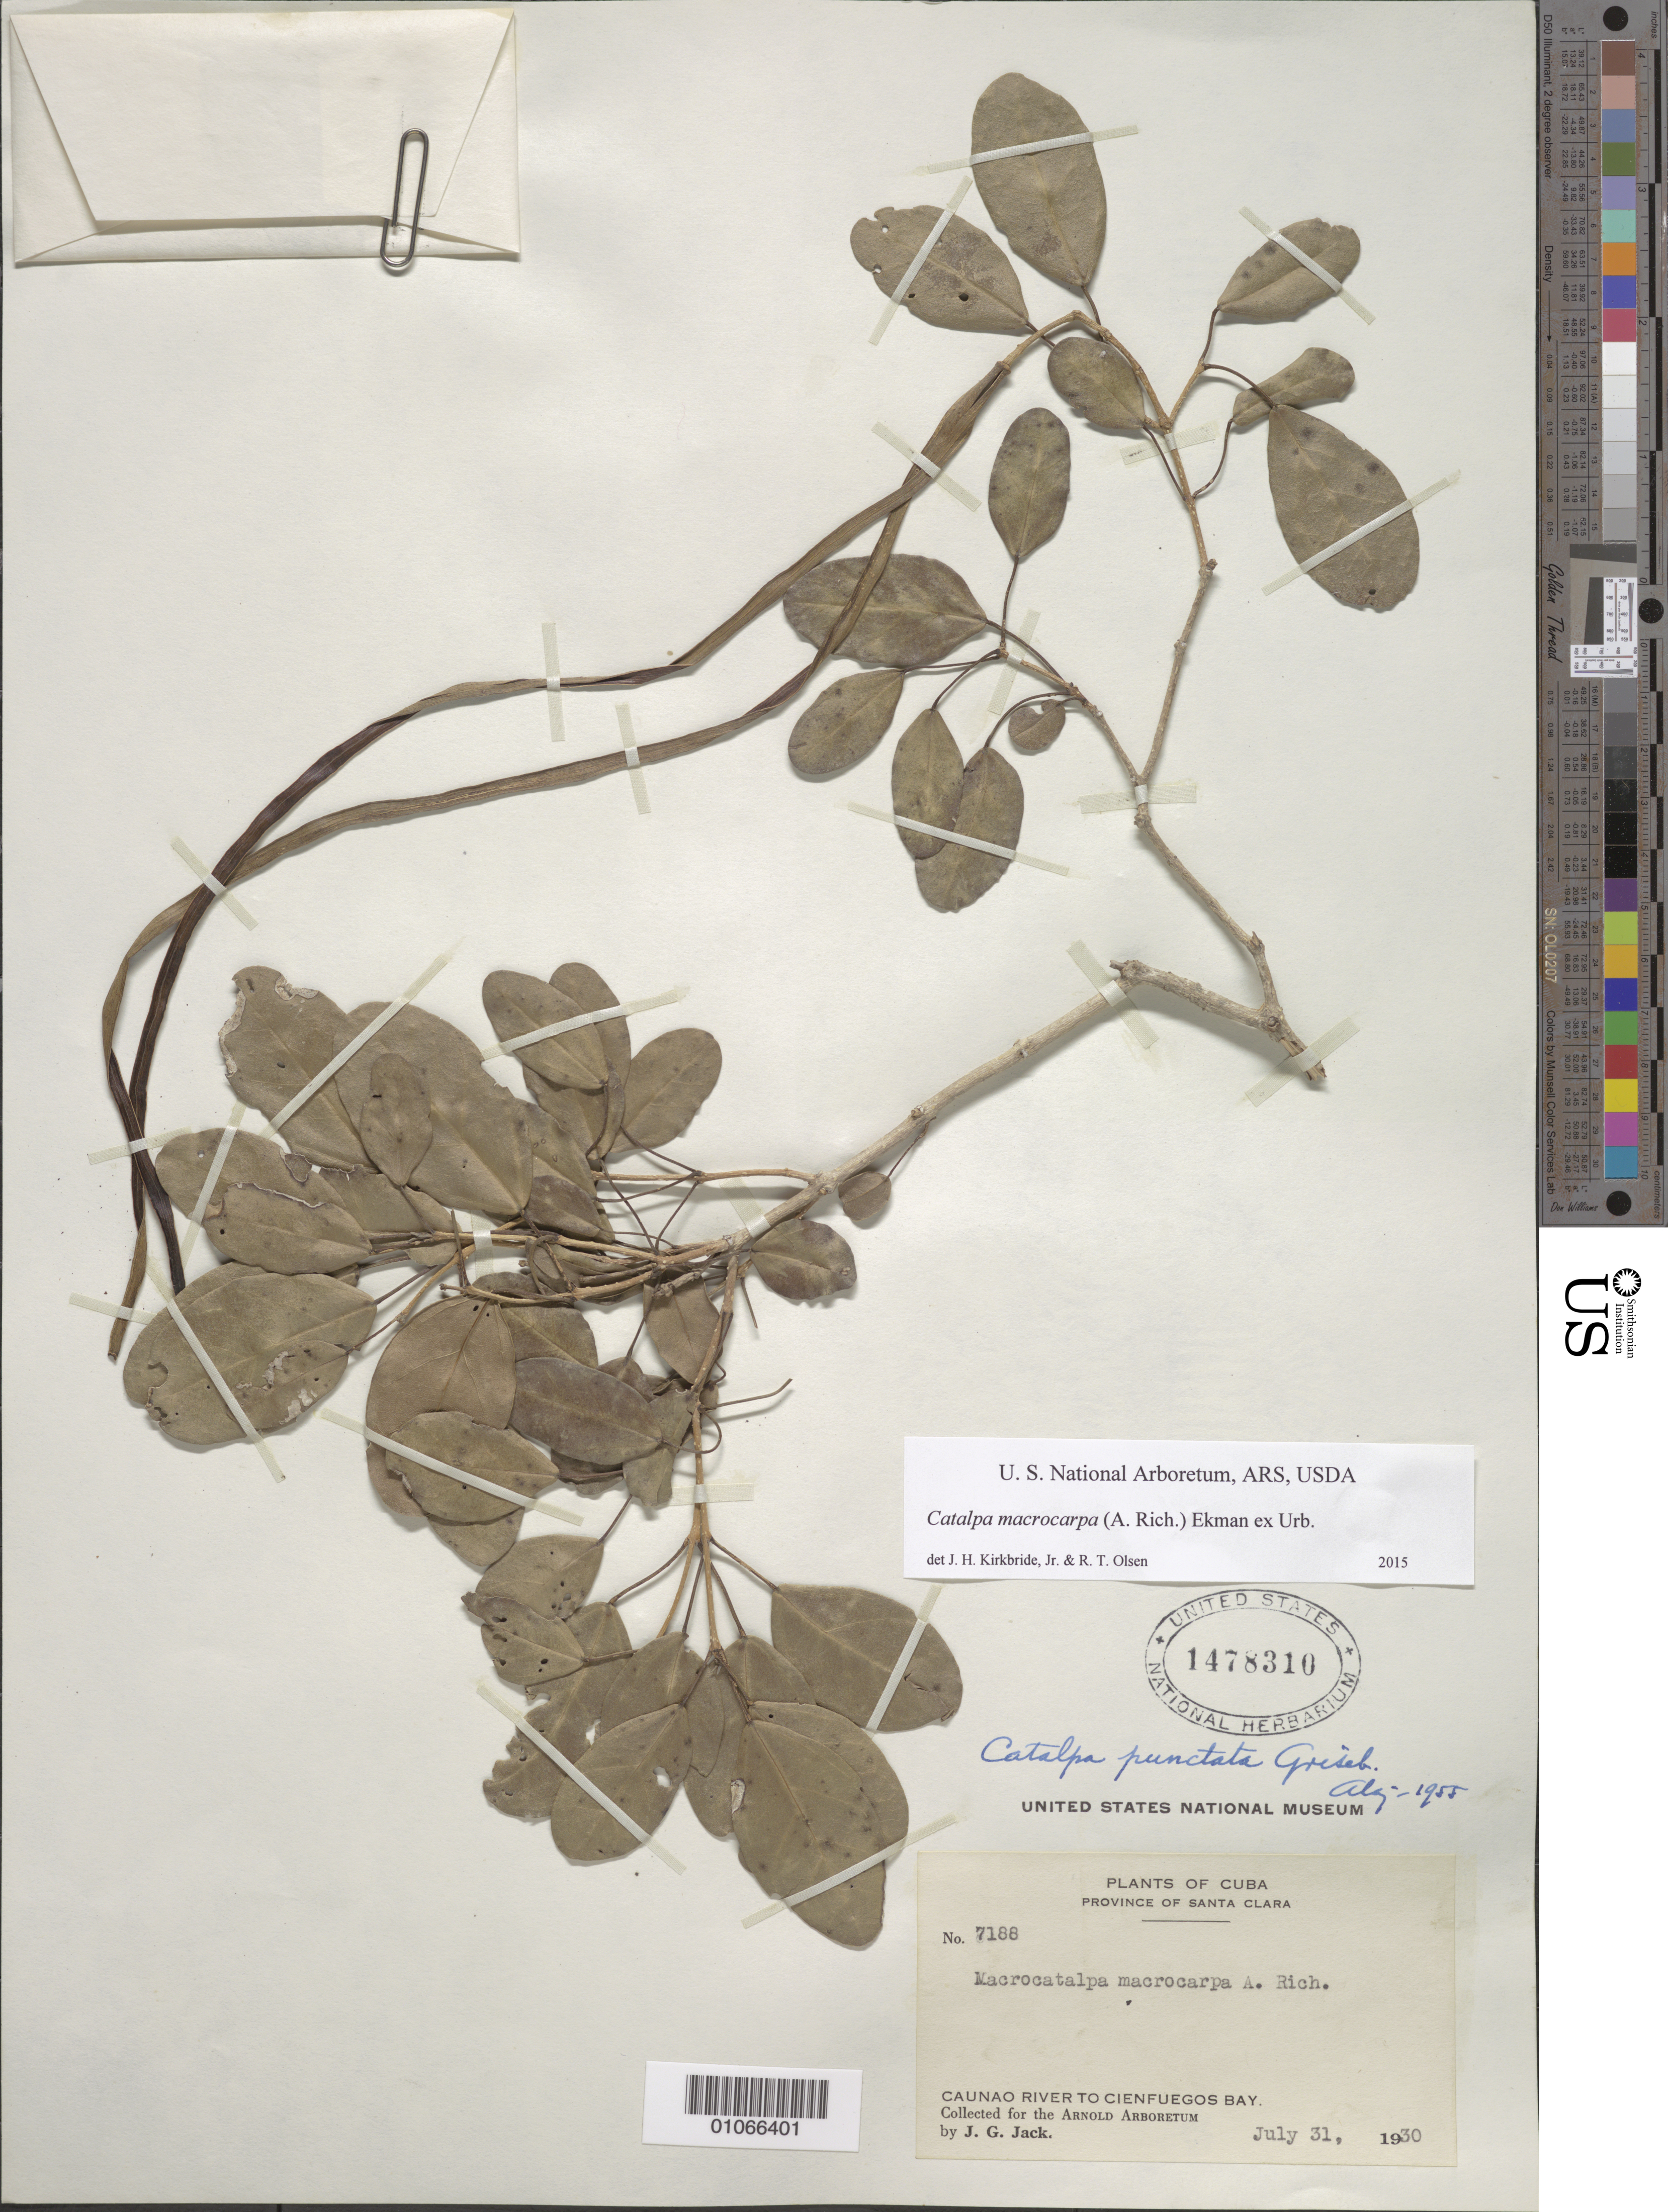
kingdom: Plantae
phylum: Tracheophyta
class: Magnoliopsida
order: Lamiales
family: Bignoniaceae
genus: Catalpa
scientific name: Catalpa punctata Griseb., nom. illeg.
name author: Griseb.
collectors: J. G. Jack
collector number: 7188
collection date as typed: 31 Jul 1930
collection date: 1930-07-31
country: Cuba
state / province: Villa Clara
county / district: Santa Clara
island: Cuba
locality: Caunao River to Cienfuegos Bay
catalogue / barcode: US 1478310